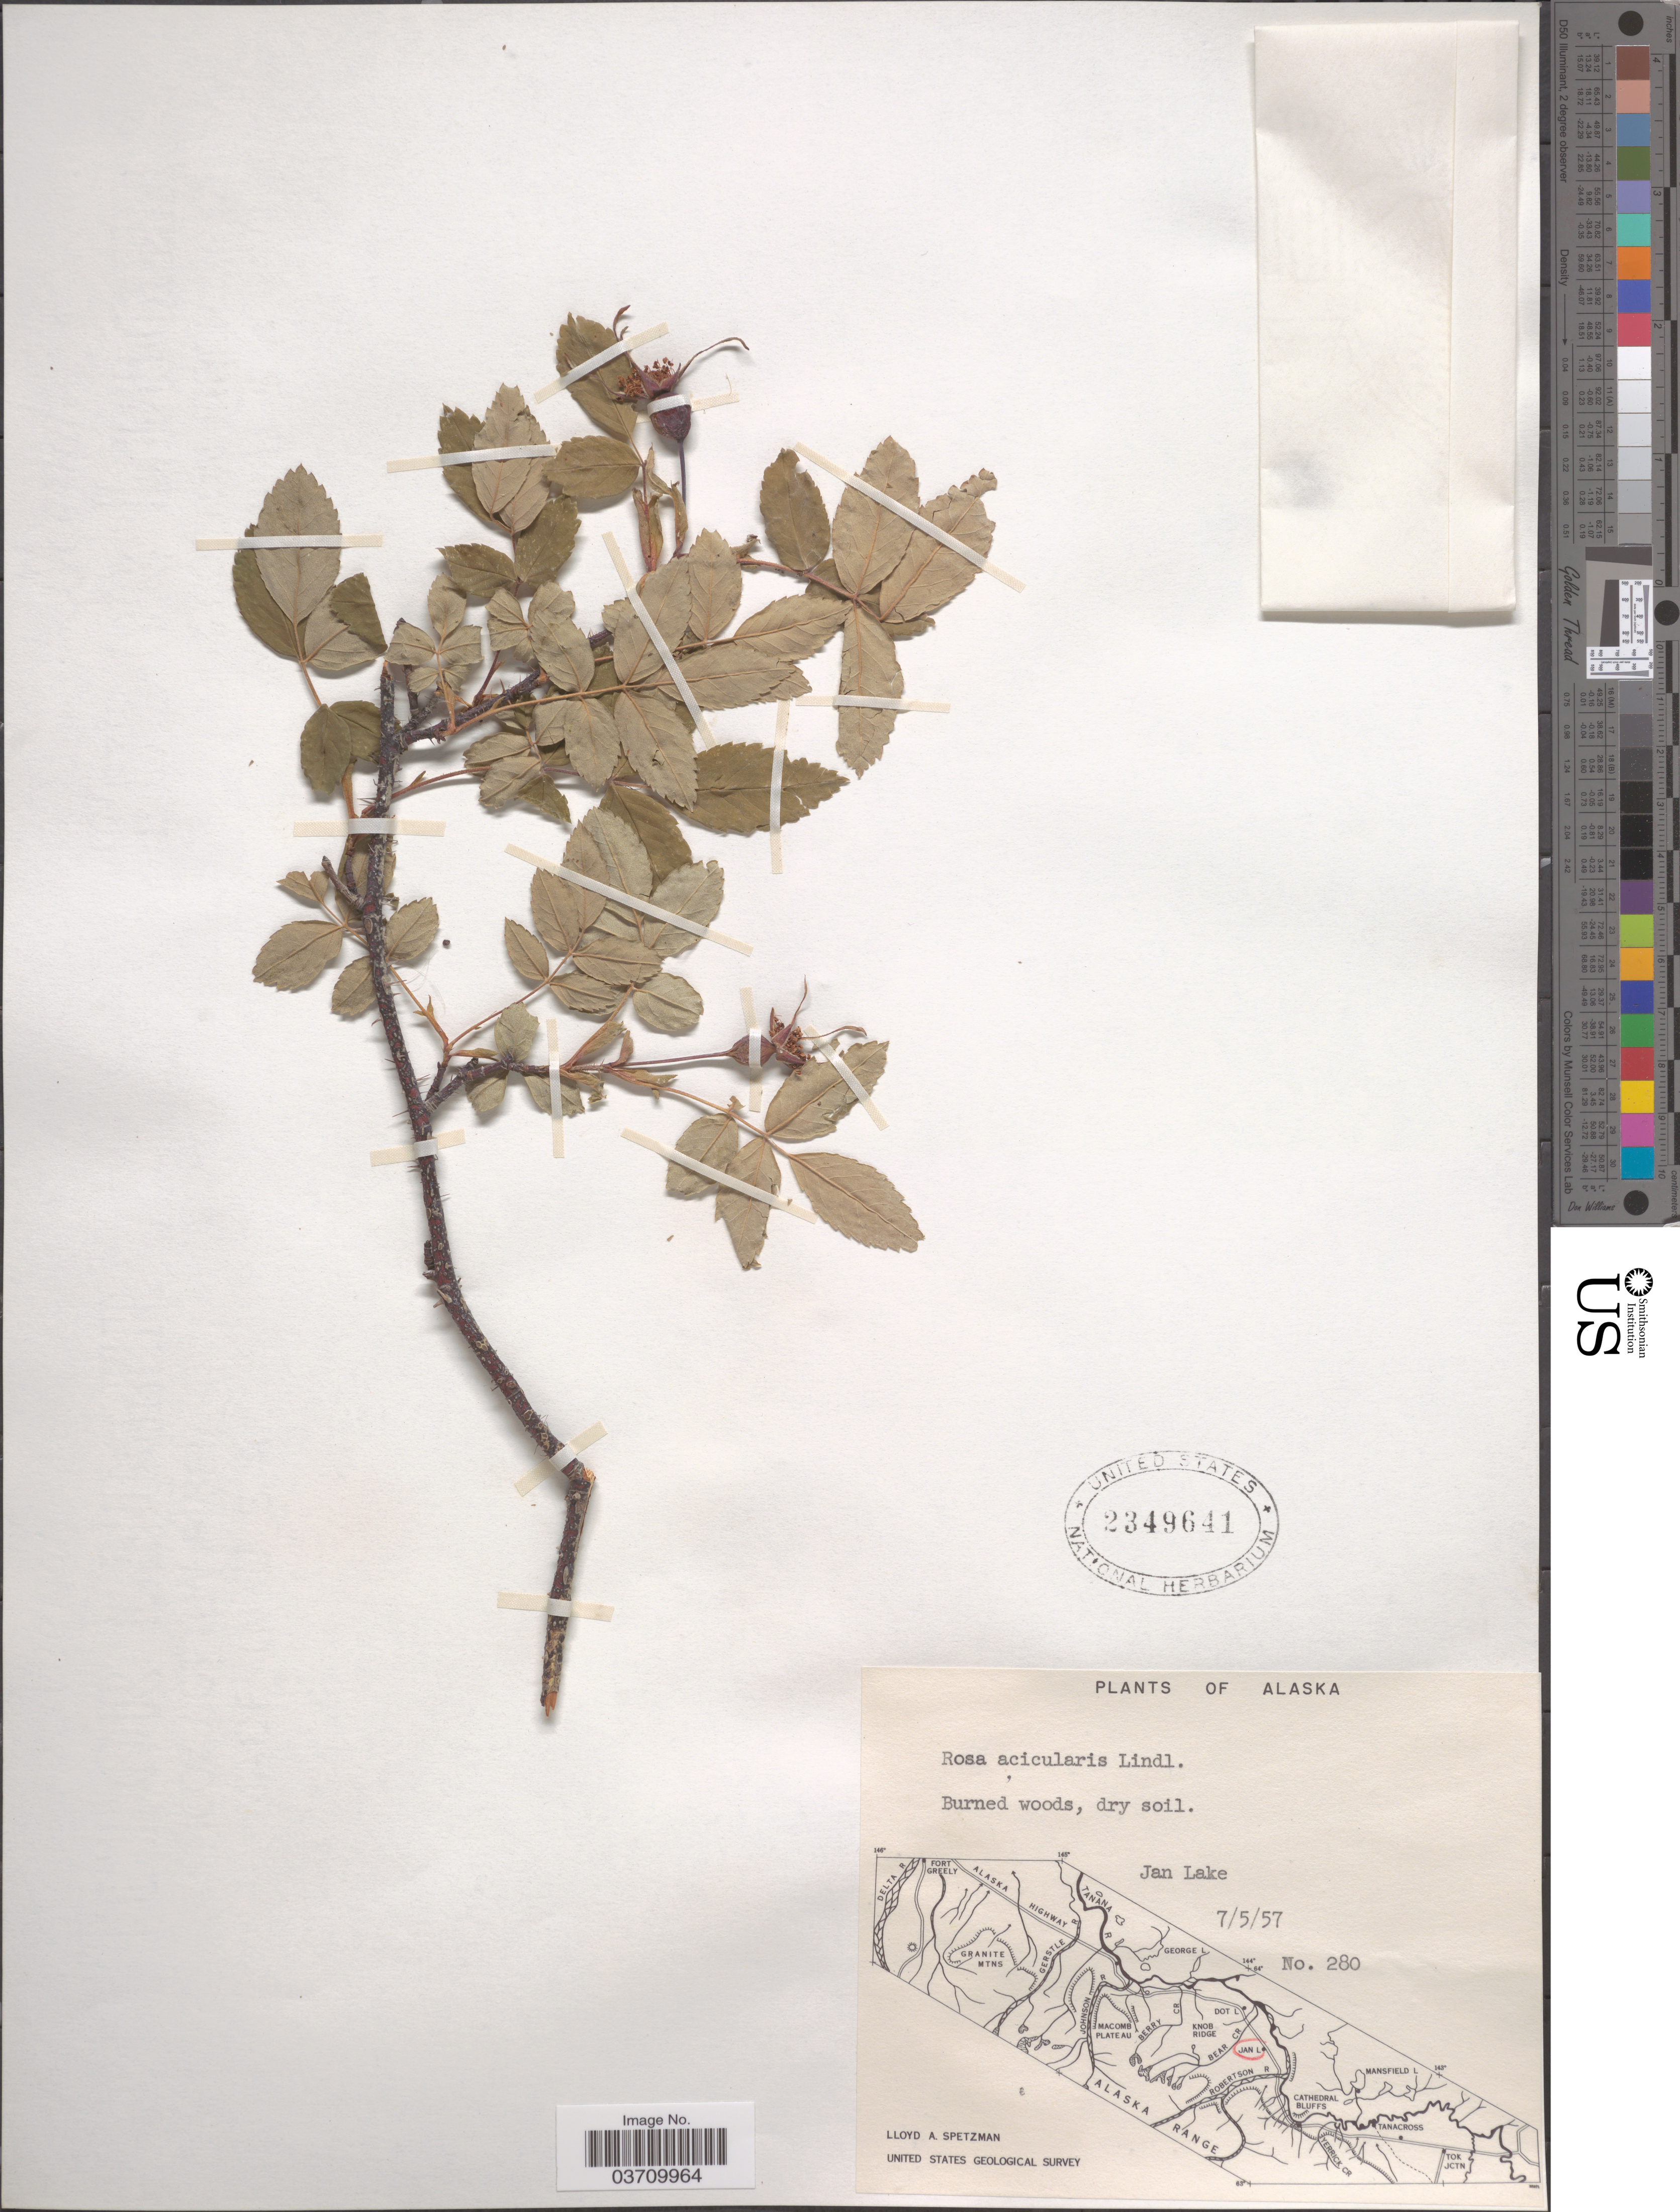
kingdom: Plantae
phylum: Tracheophyta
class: Magnoliopsida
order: Rosales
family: Rosaceae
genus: Rosa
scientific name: Rosa acicularis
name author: Lindl.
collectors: L. Spetzman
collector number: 280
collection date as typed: Transcribed d/m/y: 5/7/57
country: United States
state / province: Alaska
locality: Jan Lake.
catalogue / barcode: US 2349641